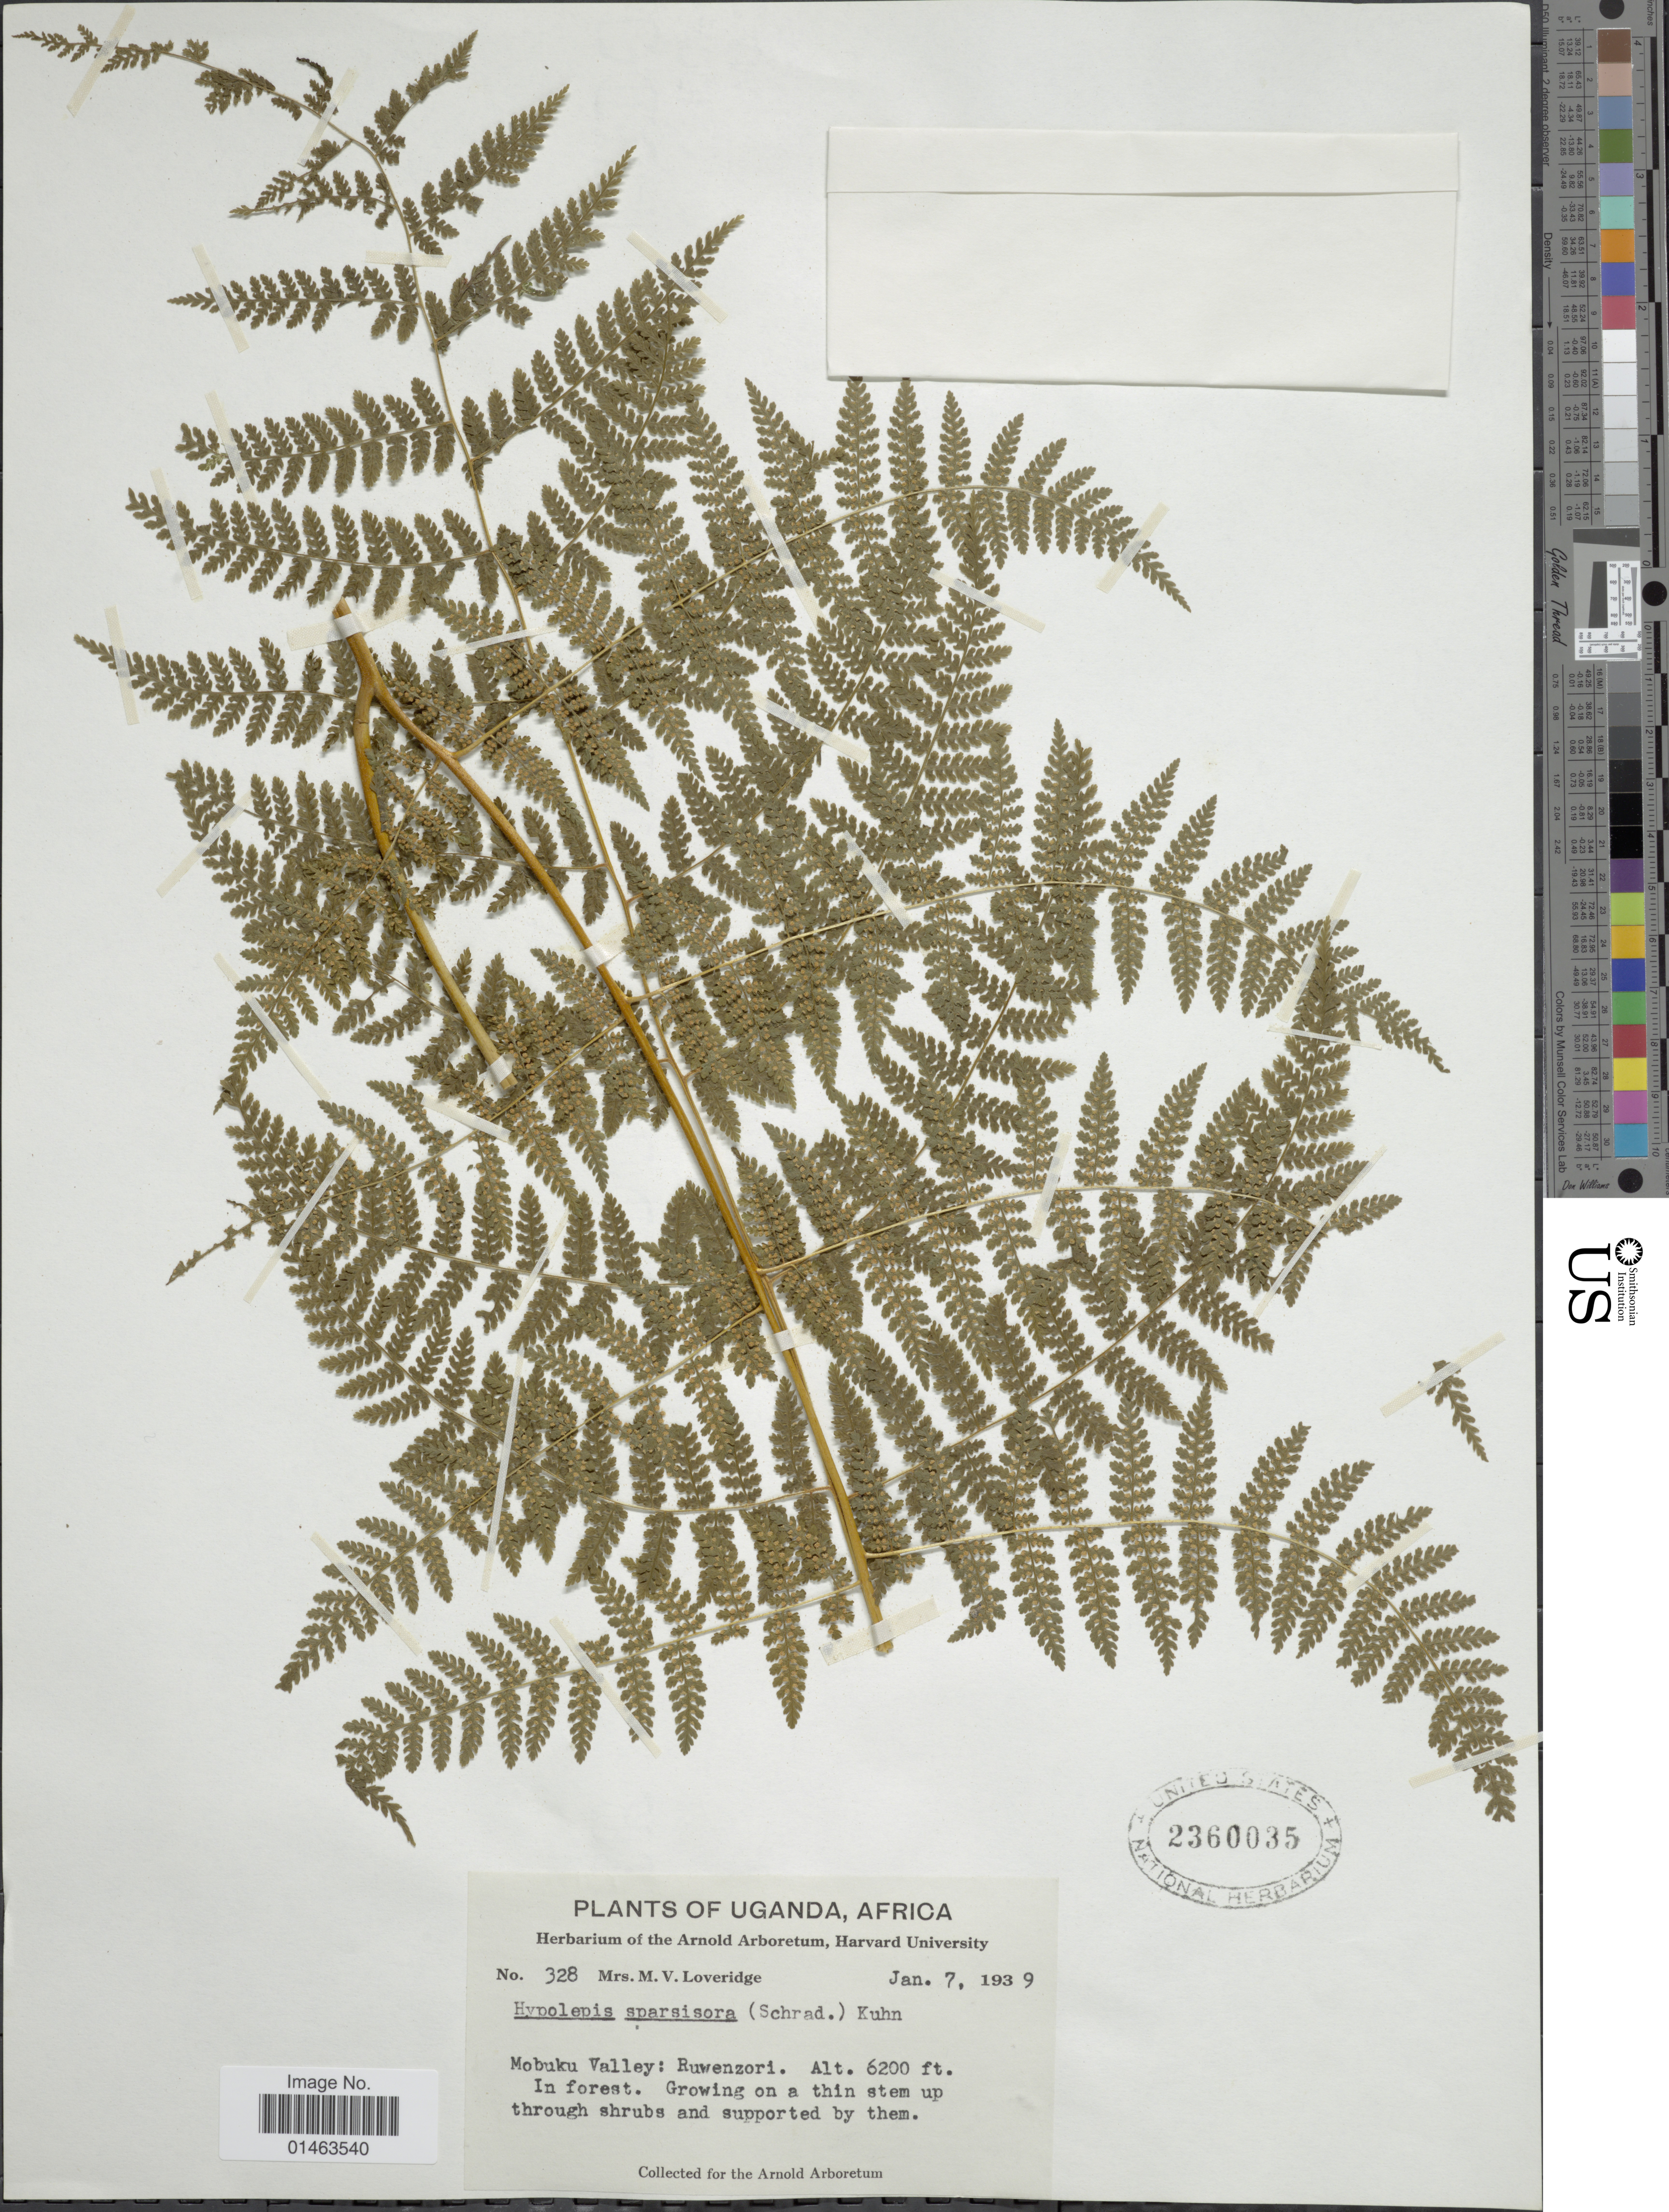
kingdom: Plantae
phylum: Tracheophyta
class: Polypodiopsida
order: Polypodiales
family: Dennstaedtiaceae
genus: Hypolepis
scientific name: Hypolepis sparsisora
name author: (Schrad.) Kuhn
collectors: M. Loverbridge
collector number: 328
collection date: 1939-01-07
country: Uganda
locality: Plants of Uganda, Africa, Mobuku Valley: Ruwenzori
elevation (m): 1890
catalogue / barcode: US 2360035